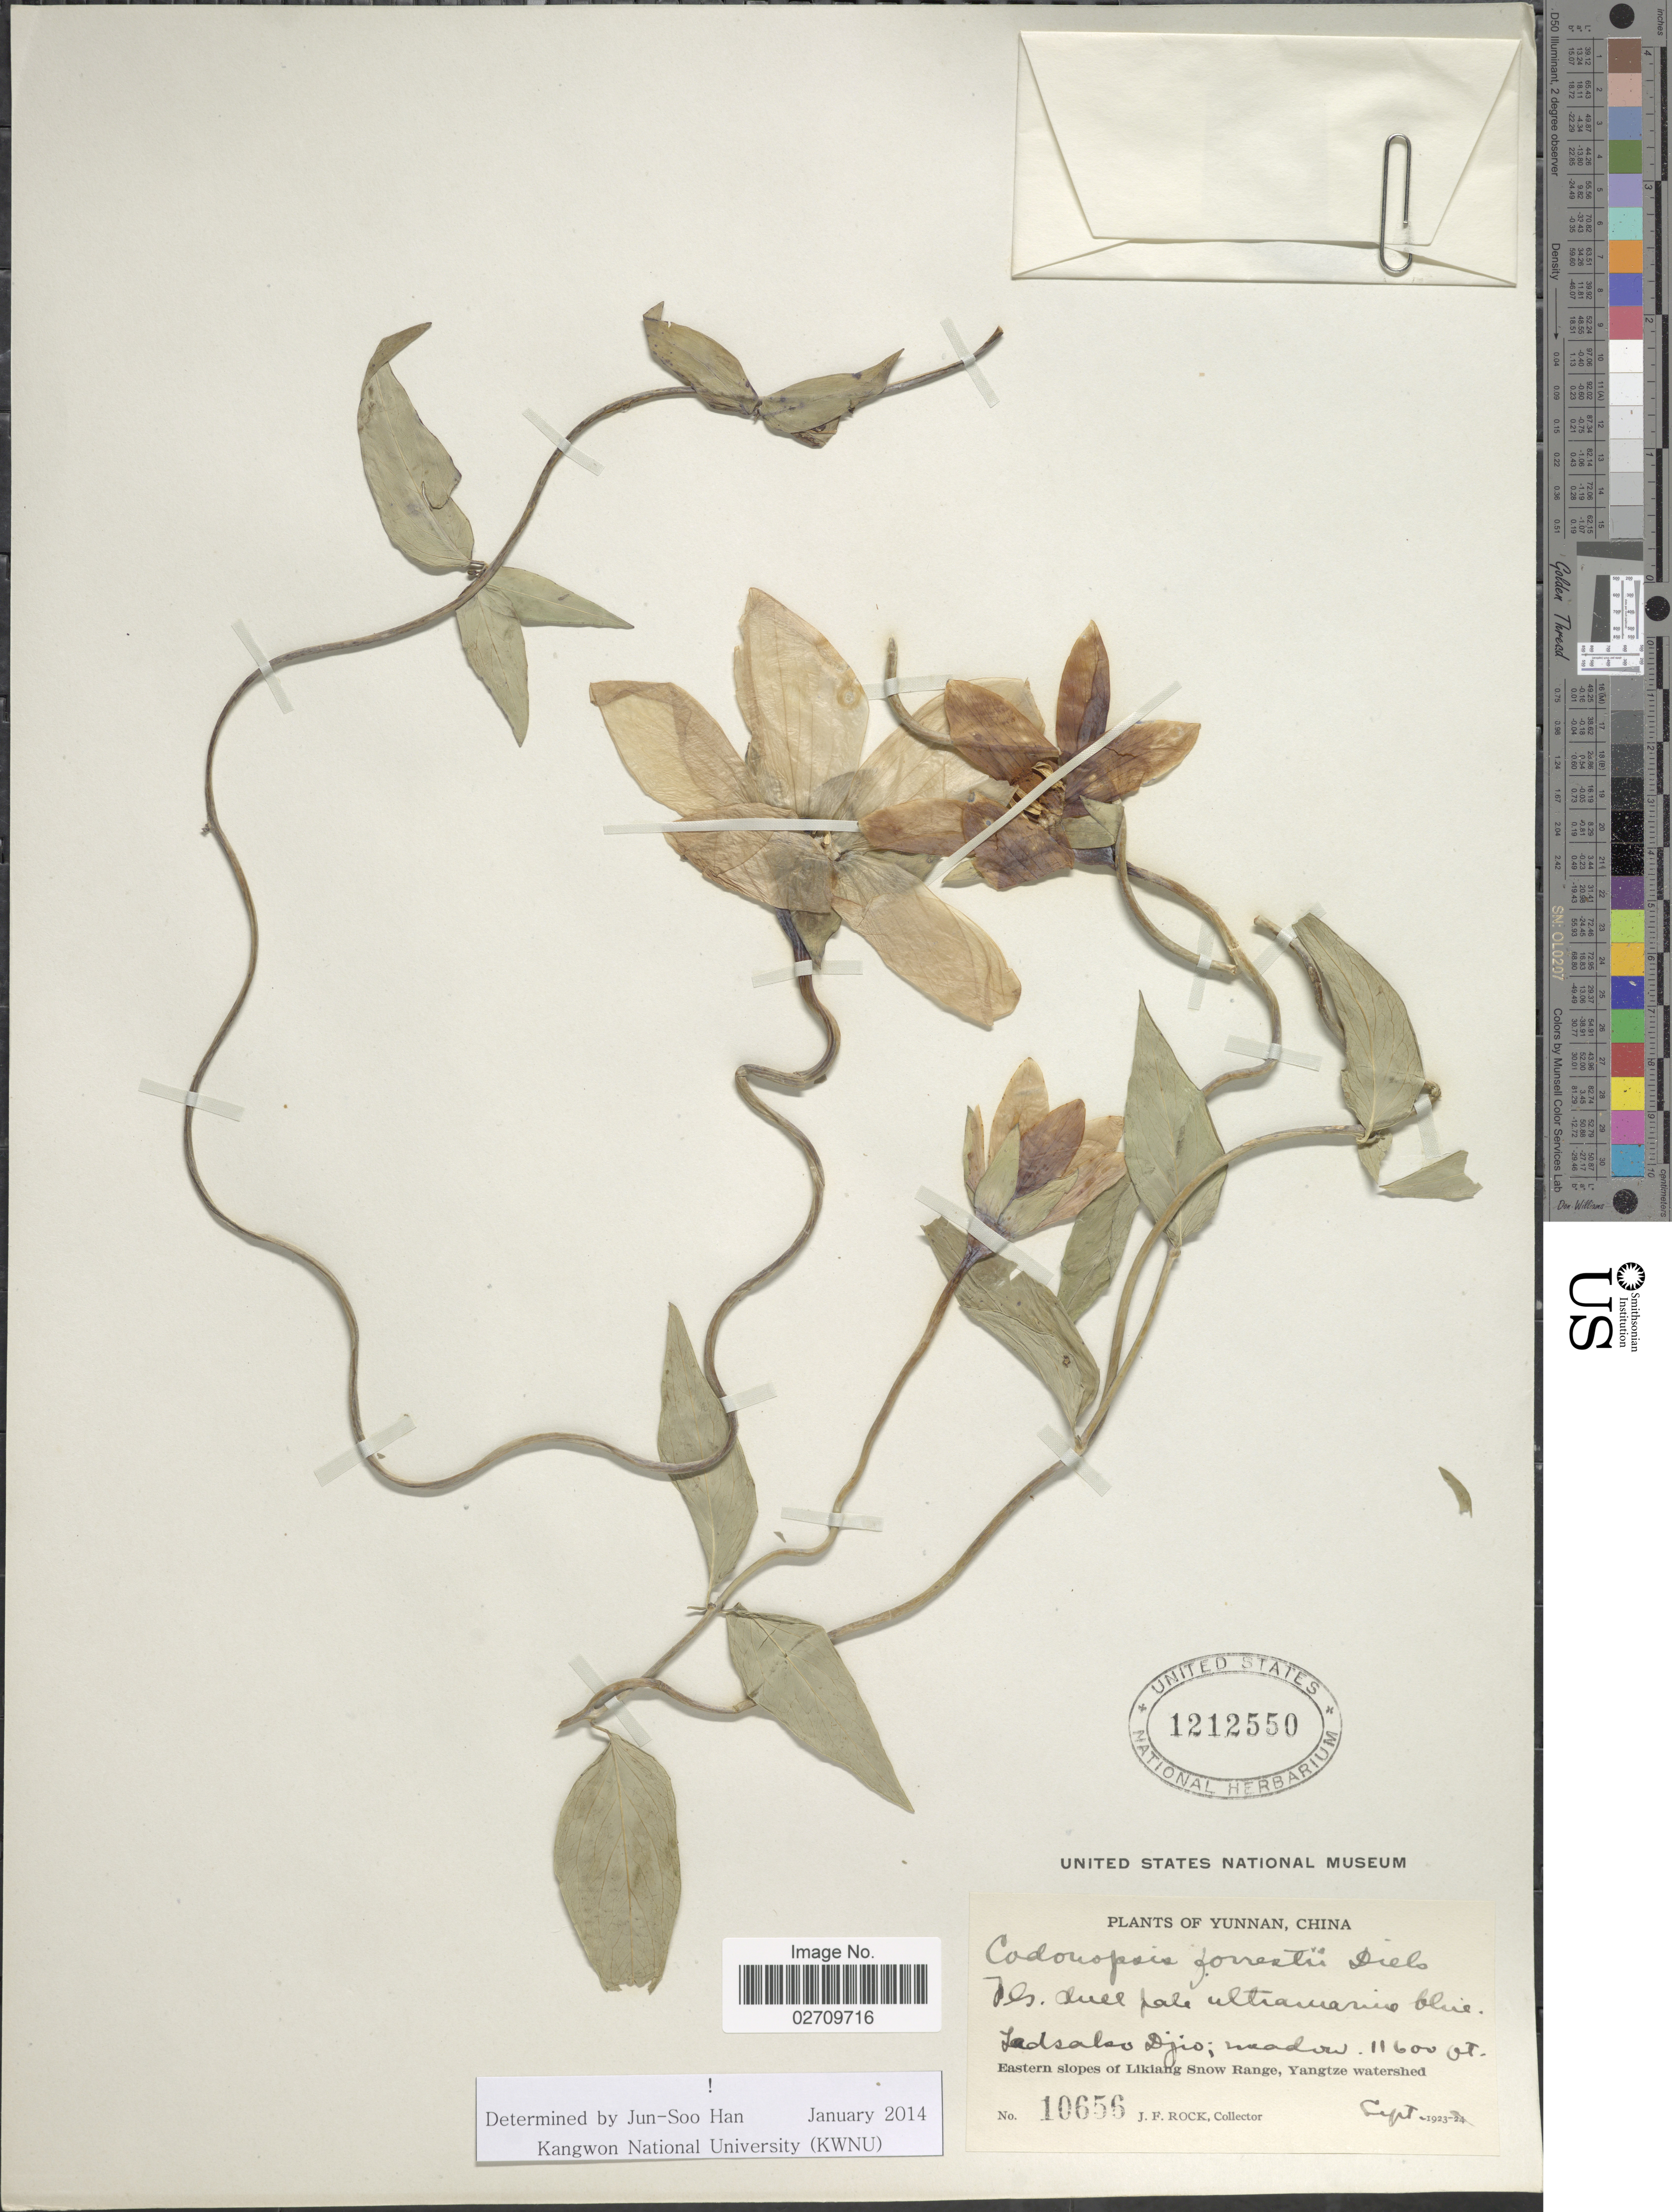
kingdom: Plantae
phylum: Tracheophyta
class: Magnoliopsida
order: Asterales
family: Campanulaceae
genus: Codonopsis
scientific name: Codonopsis forrestii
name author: Diels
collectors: J. F. Rock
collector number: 10656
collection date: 1923-09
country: China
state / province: Yunnan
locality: Ladsako Djio, meadow. Eastern slopes of Likiang Snow Range, Yangtze watershed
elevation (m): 3536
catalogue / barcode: US 1212550